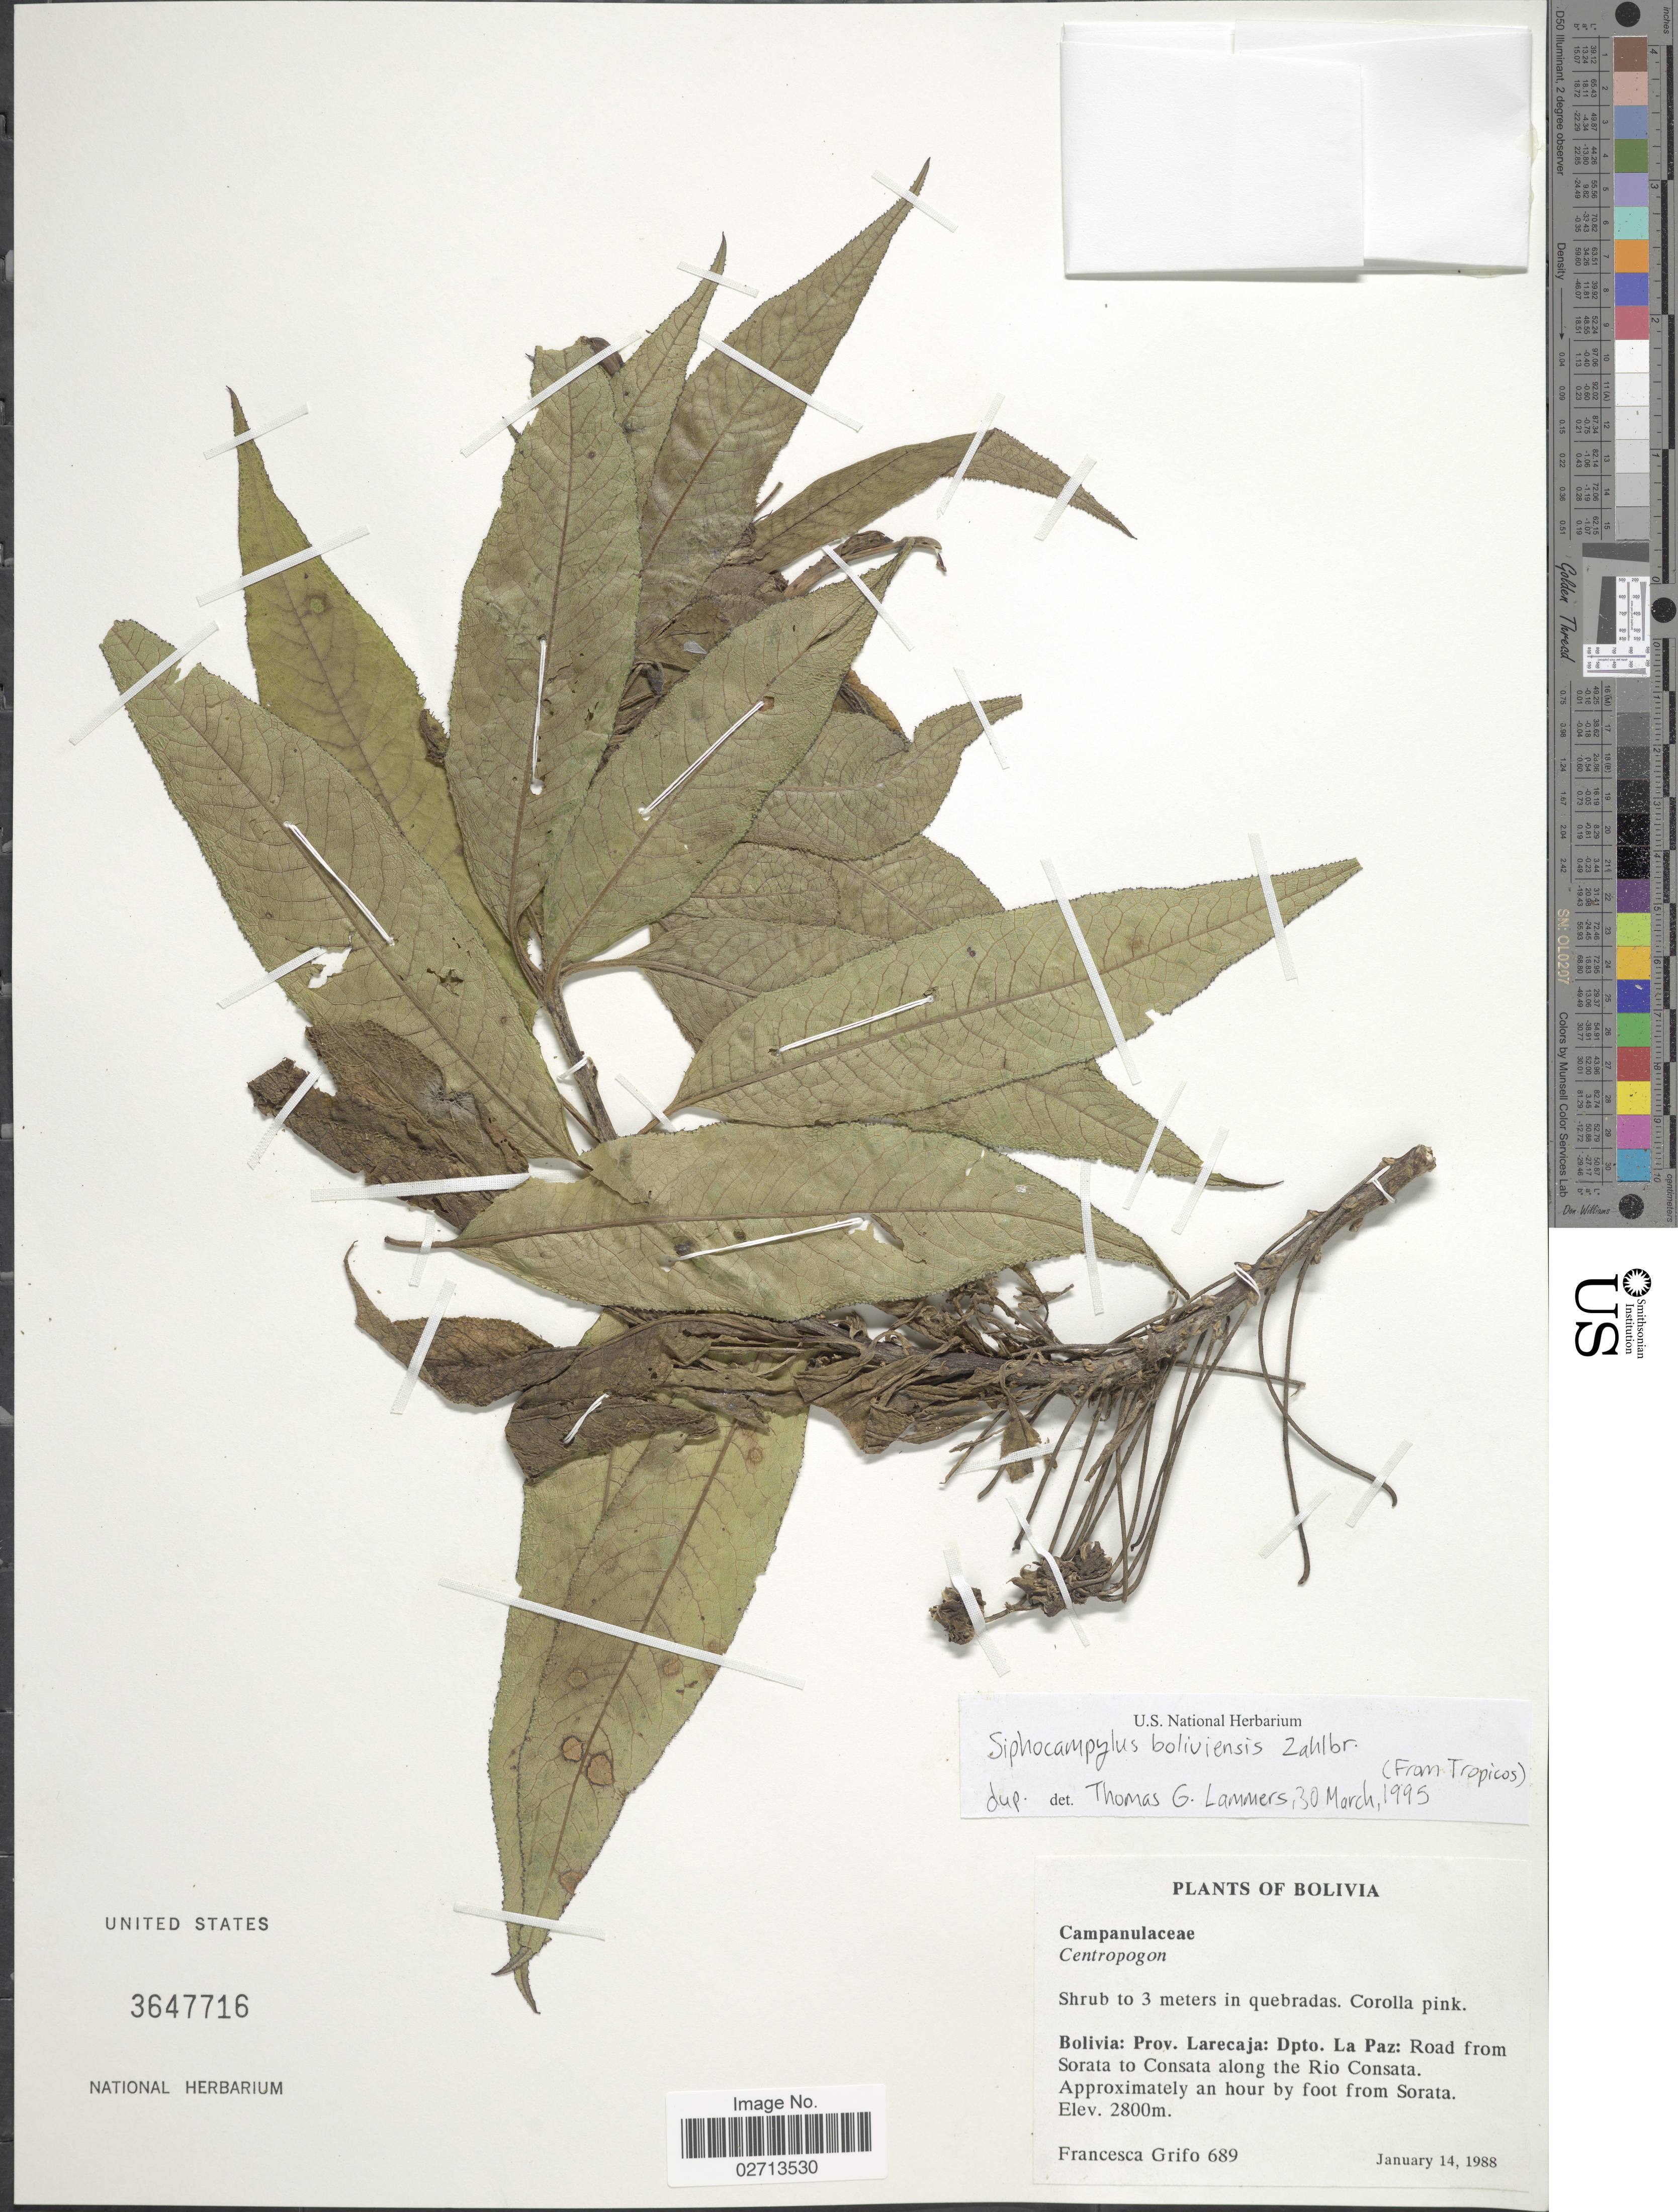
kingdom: Plantae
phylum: Tracheophyta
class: Magnoliopsida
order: Asterales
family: Campanulaceae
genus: Siphocampylus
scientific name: Siphocampylus boliviensis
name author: Zahlbr.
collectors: F. Grifo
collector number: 689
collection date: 1988-01-14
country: Bolivia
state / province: La Paz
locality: Prov. Larecaja: Road from Sorata to Consata along the Rio Consata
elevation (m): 2800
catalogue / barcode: US 3647716